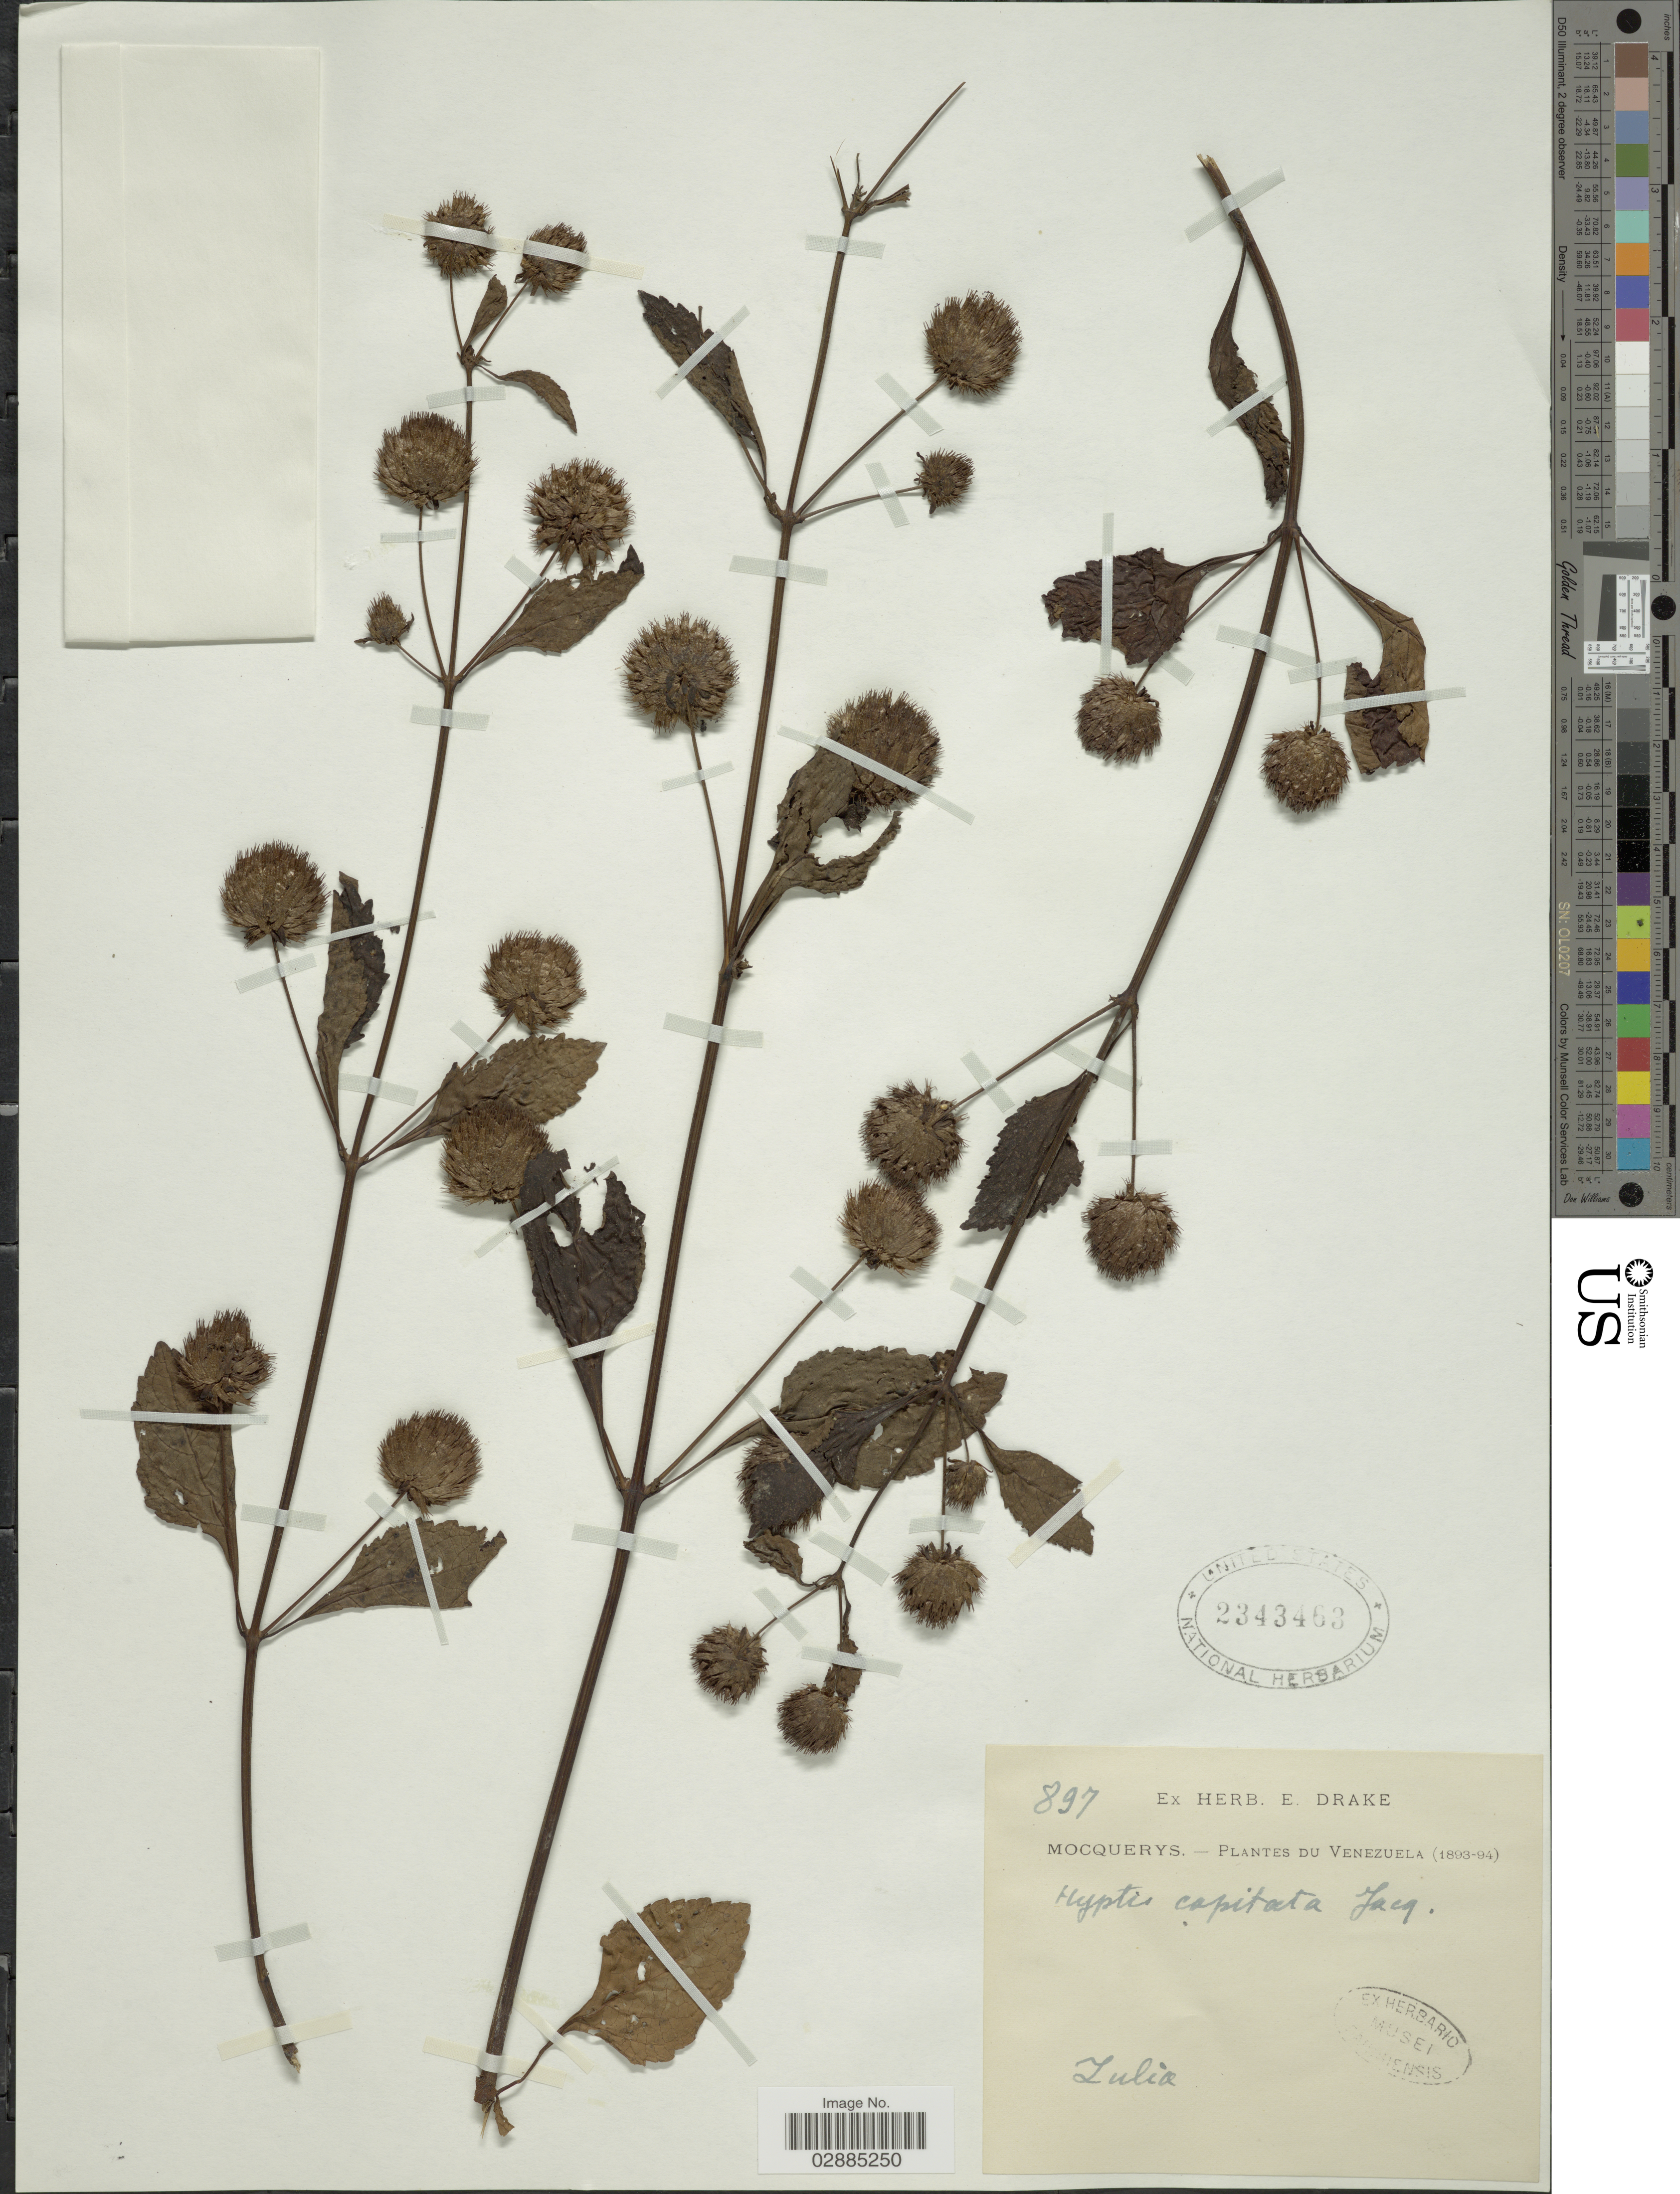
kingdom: Plantae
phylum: Tracheophyta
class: Magnoliopsida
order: Lamiales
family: Lamiaceae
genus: Hyptis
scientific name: Hyptis capitata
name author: Jacq.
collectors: A. Mocquerys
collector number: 897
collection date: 1893/1894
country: Venezuela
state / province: Zulia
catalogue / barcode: US 2343463